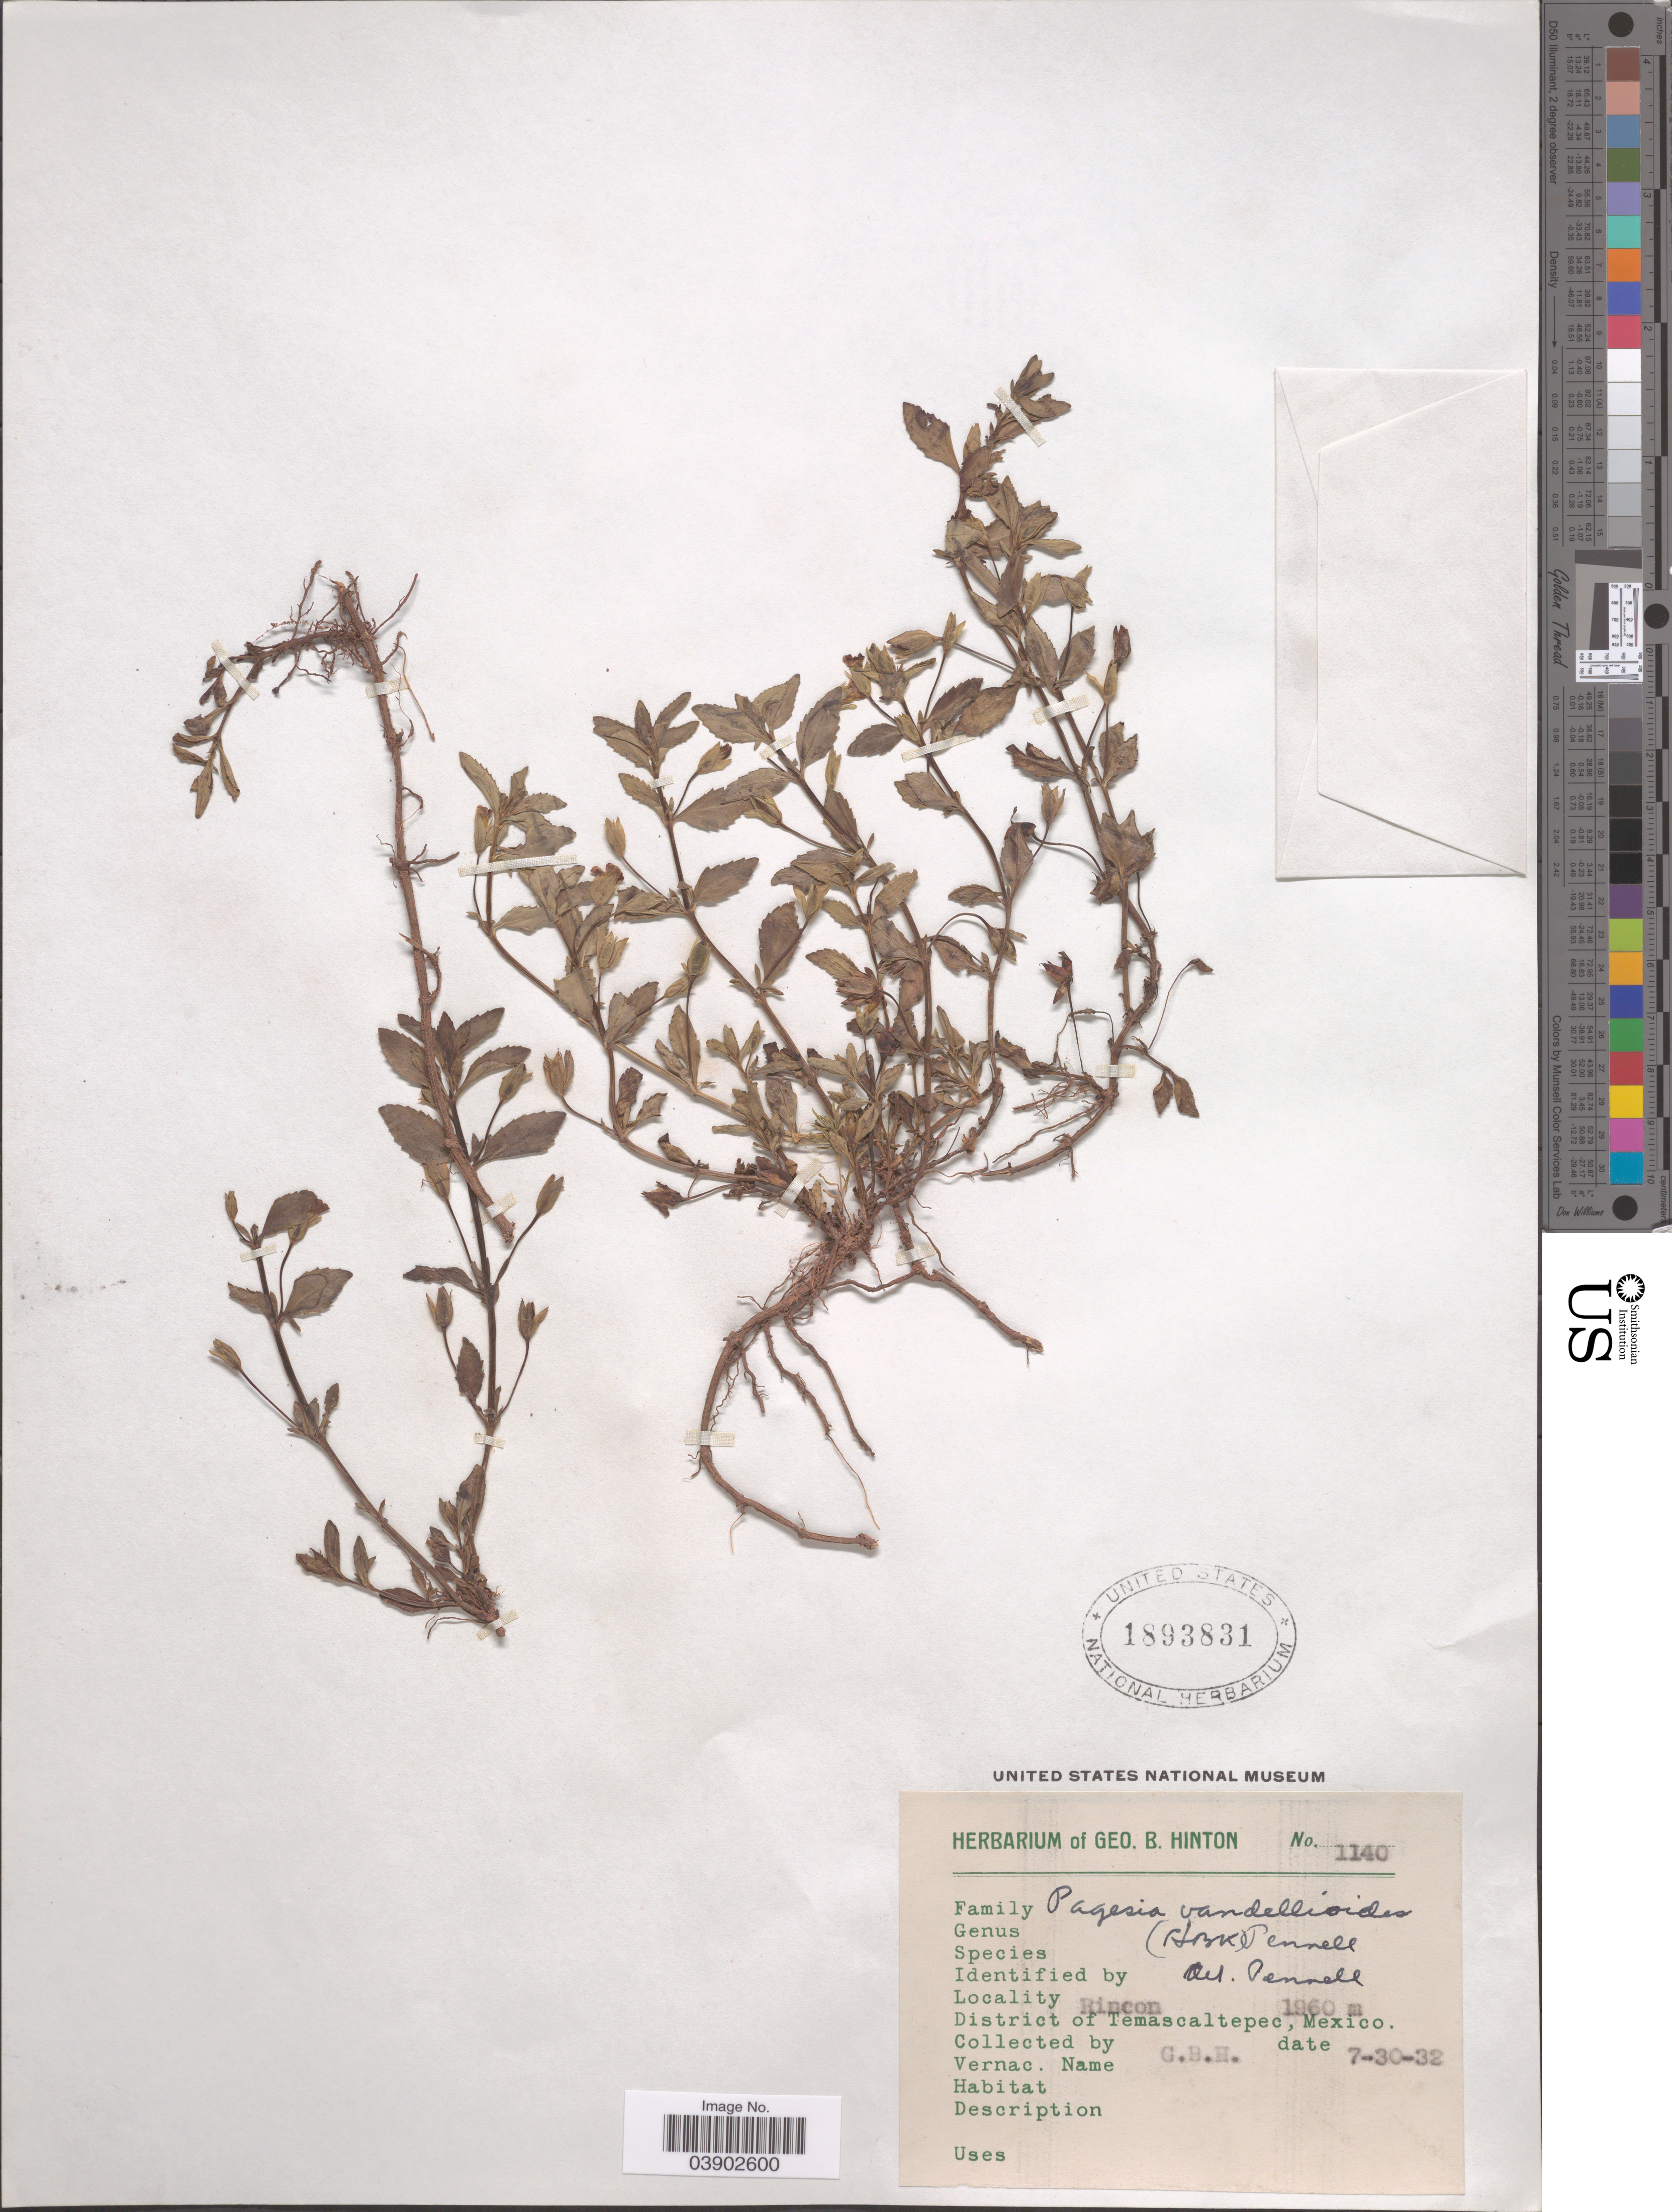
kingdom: Plantae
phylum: Tracheophyta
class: Magnoliopsida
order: Lamiales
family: Plantaginaceae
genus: Mecardonia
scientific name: Mecardonia procumbens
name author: (Mill.) Small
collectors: G. B. Hinton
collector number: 1140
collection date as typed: Transcribed d/m/y: 30/7/32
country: Mexico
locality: Rincon. District of Temascaltepec.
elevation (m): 1960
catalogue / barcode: US 1893831